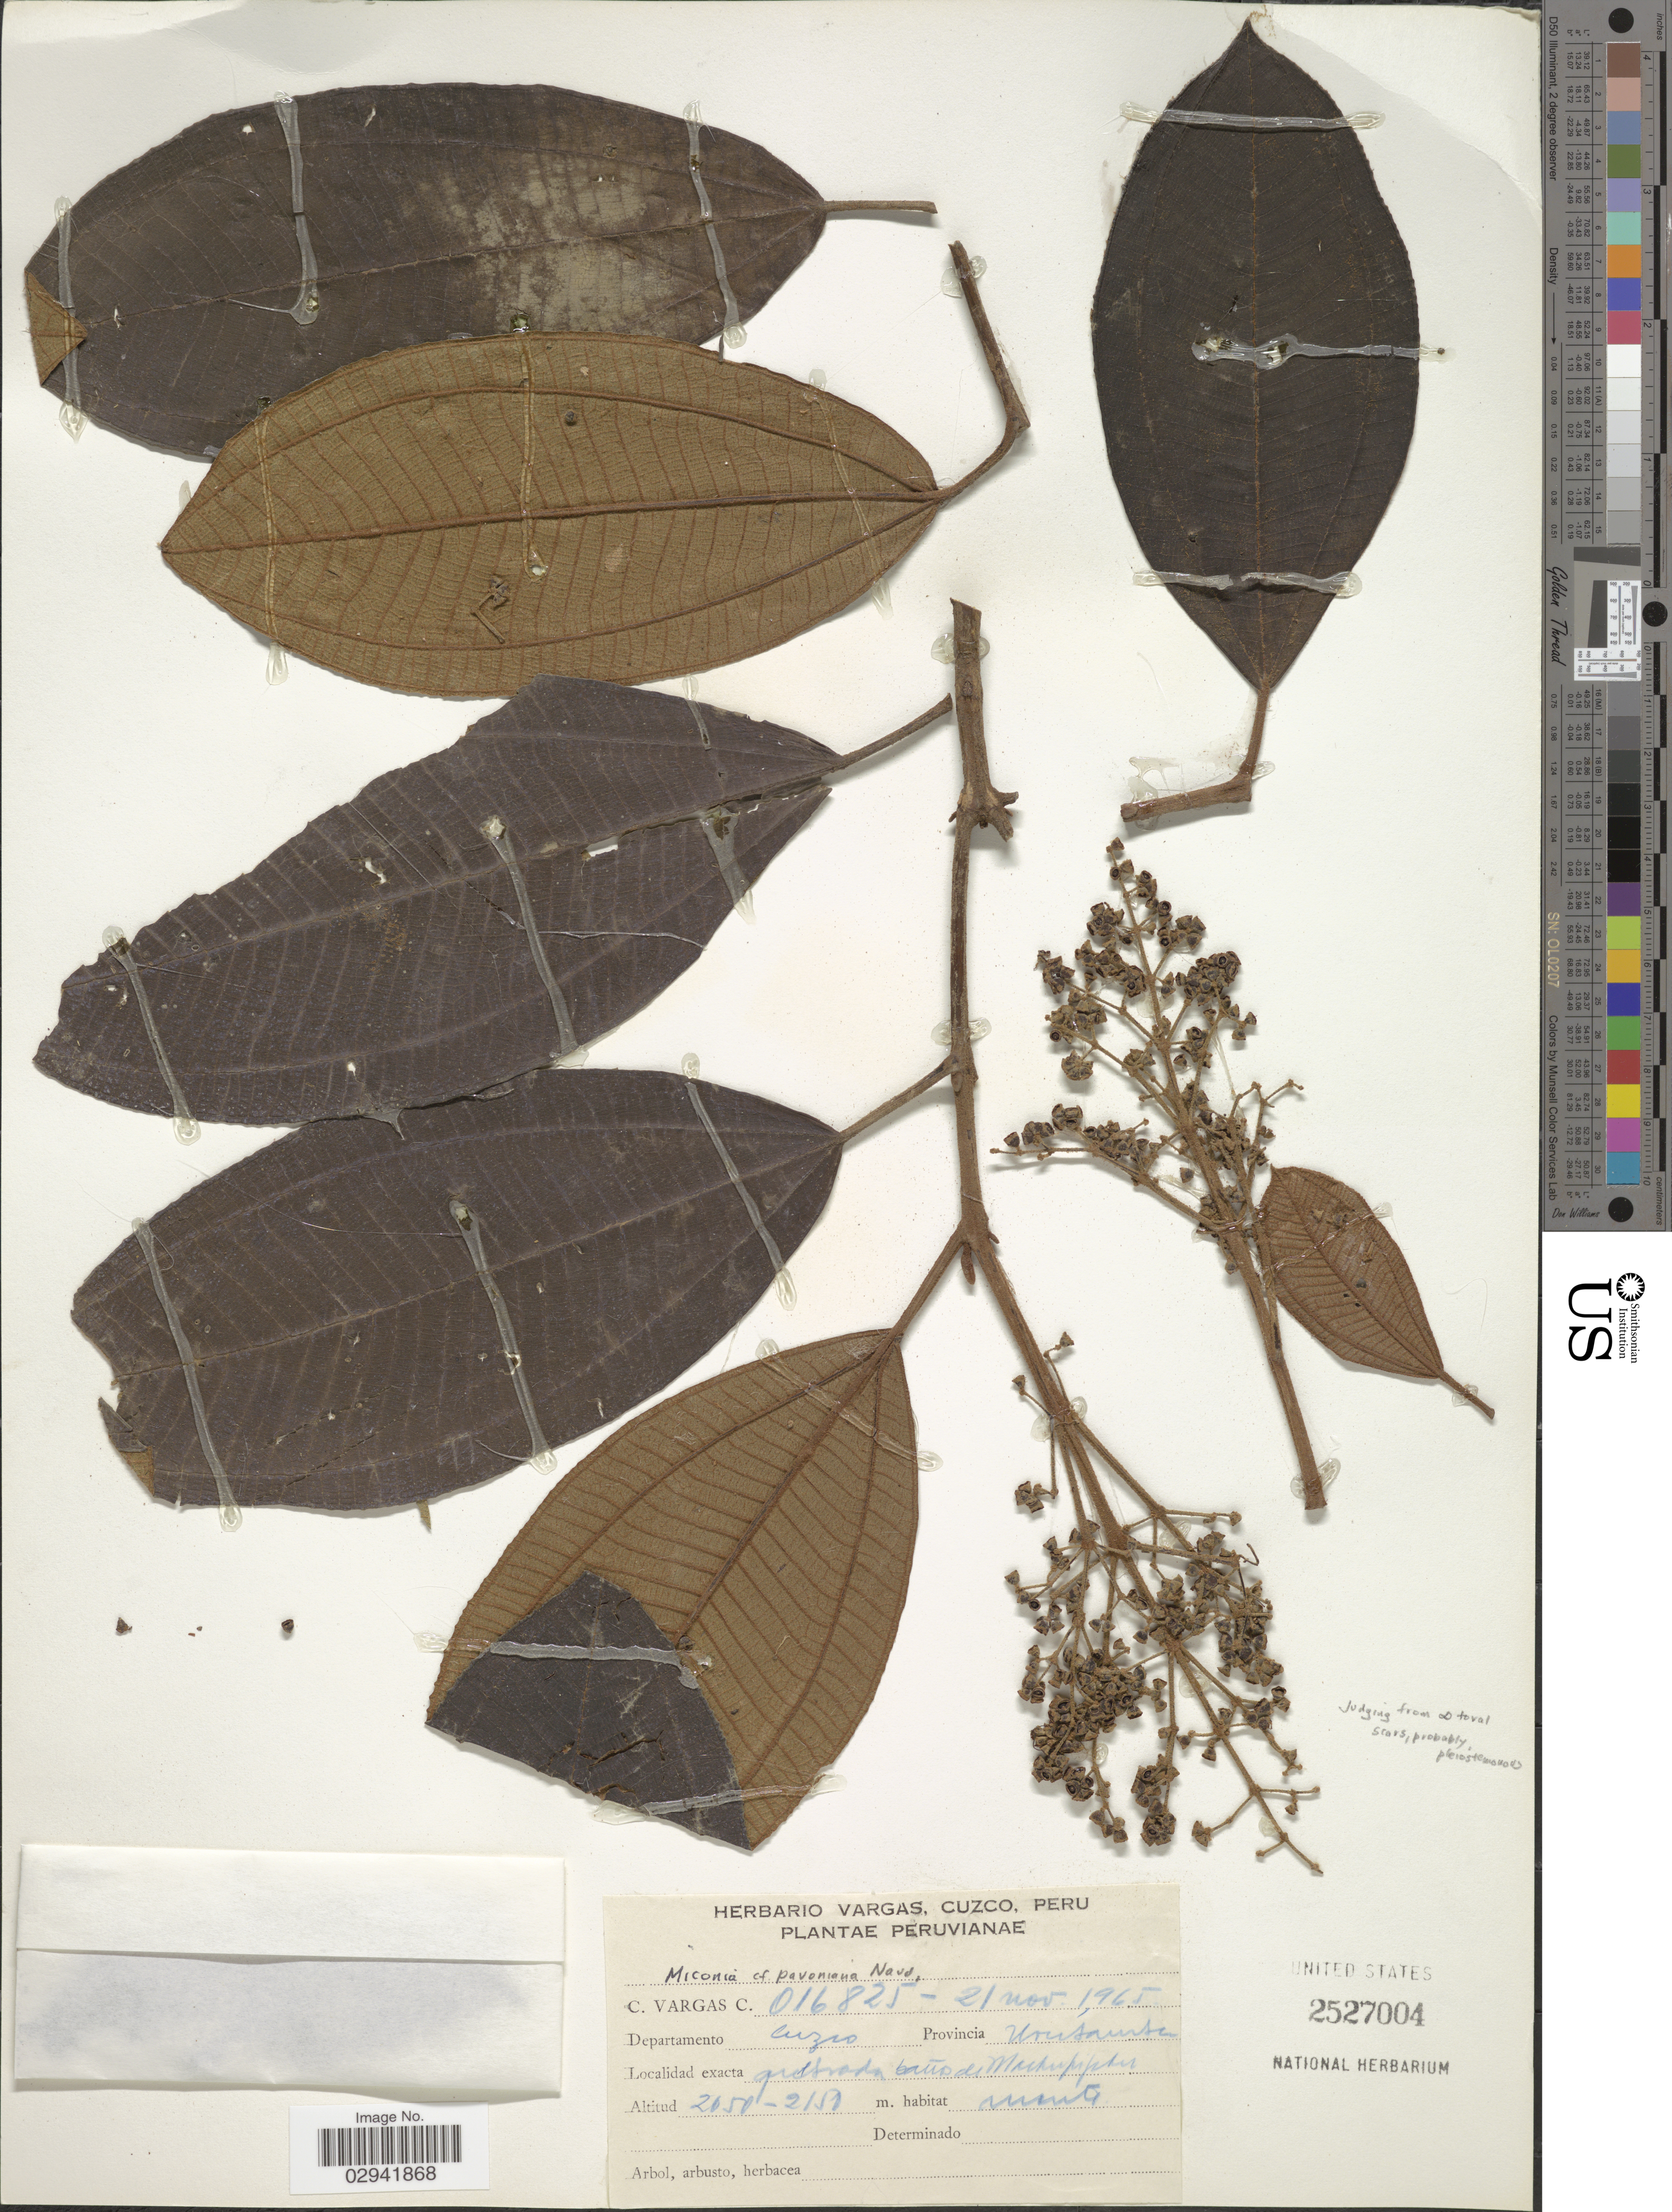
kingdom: Plantae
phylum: Tracheophyta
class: Magnoliopsida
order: Myrtales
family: Melastomataceae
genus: Miconia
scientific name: Miconia pavoniana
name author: Naudin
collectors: C. Vargas Calderón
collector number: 016825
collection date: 1965-11-21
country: Peru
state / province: Cusco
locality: Departamento Cuzco. Provincia Urubamba, Quebrada Baños de Machupijchu.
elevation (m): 2050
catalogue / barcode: US 2527004